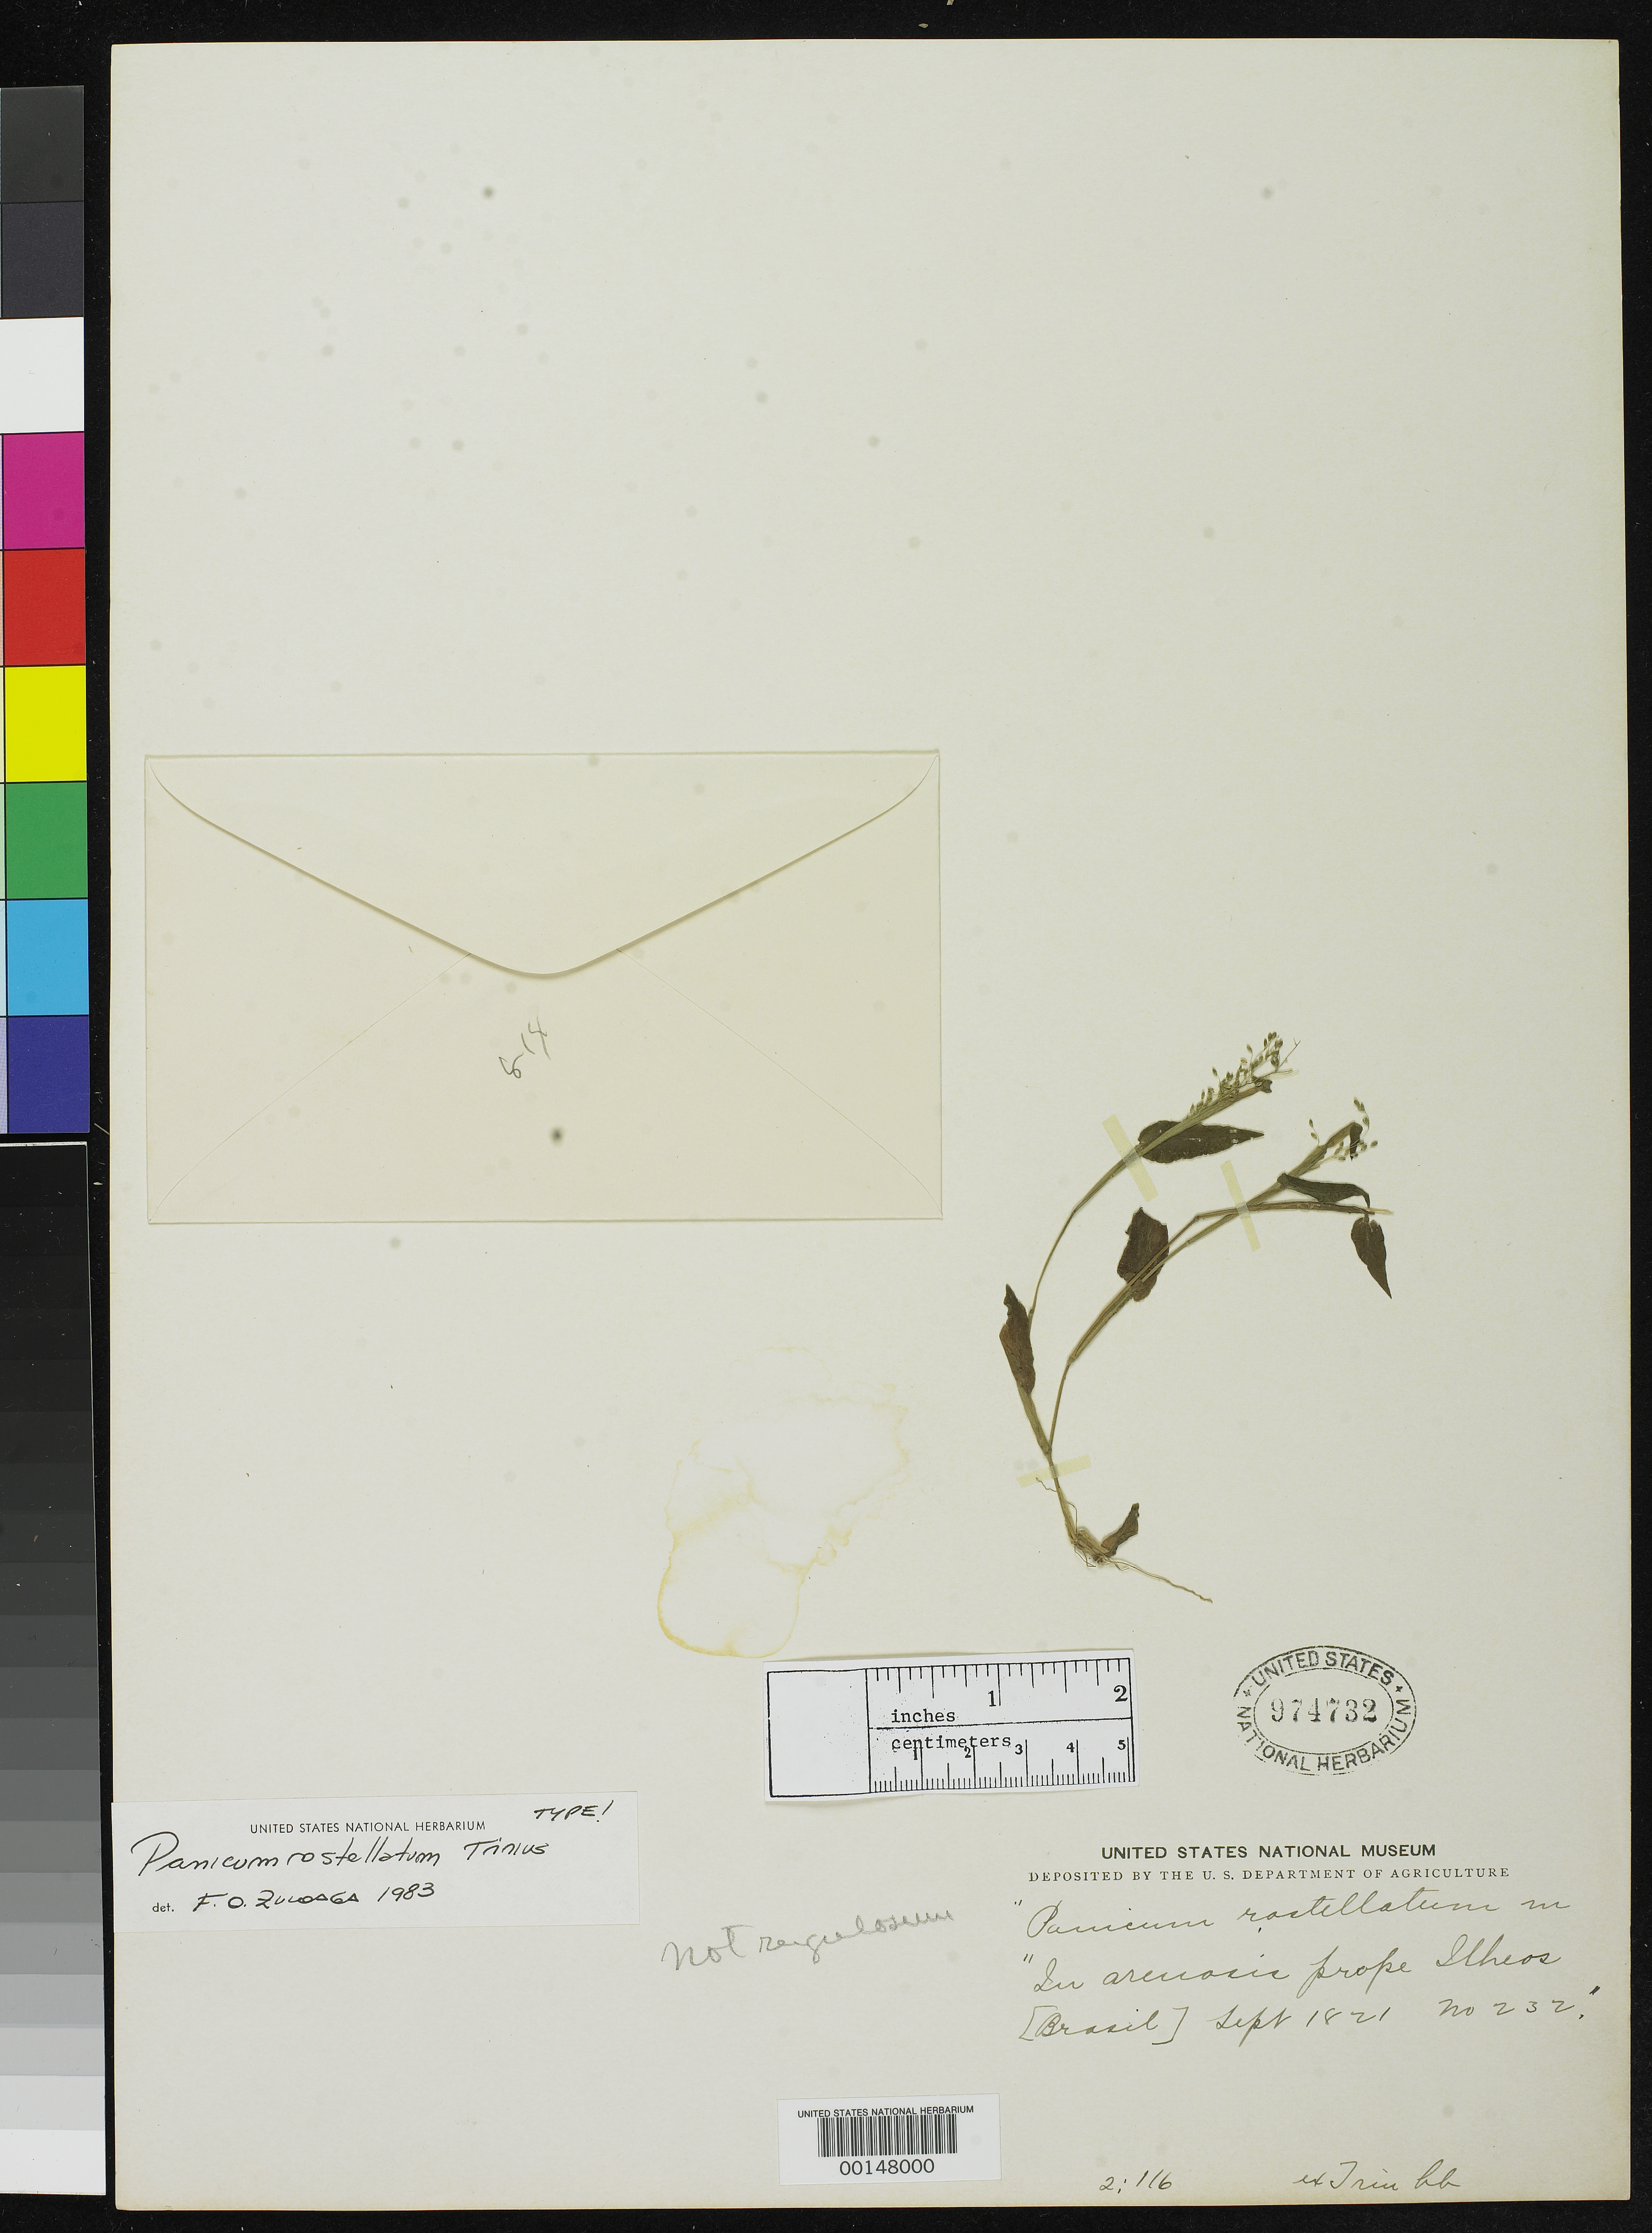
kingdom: Plantae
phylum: Tracheophyta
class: Liliopsida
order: Poales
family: Poaceae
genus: Panicum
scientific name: Panicum rostellatum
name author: Trin.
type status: Type Collection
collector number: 232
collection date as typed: Sep 1821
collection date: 1821-09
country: Brazil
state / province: Minas Gerais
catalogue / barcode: US 974732